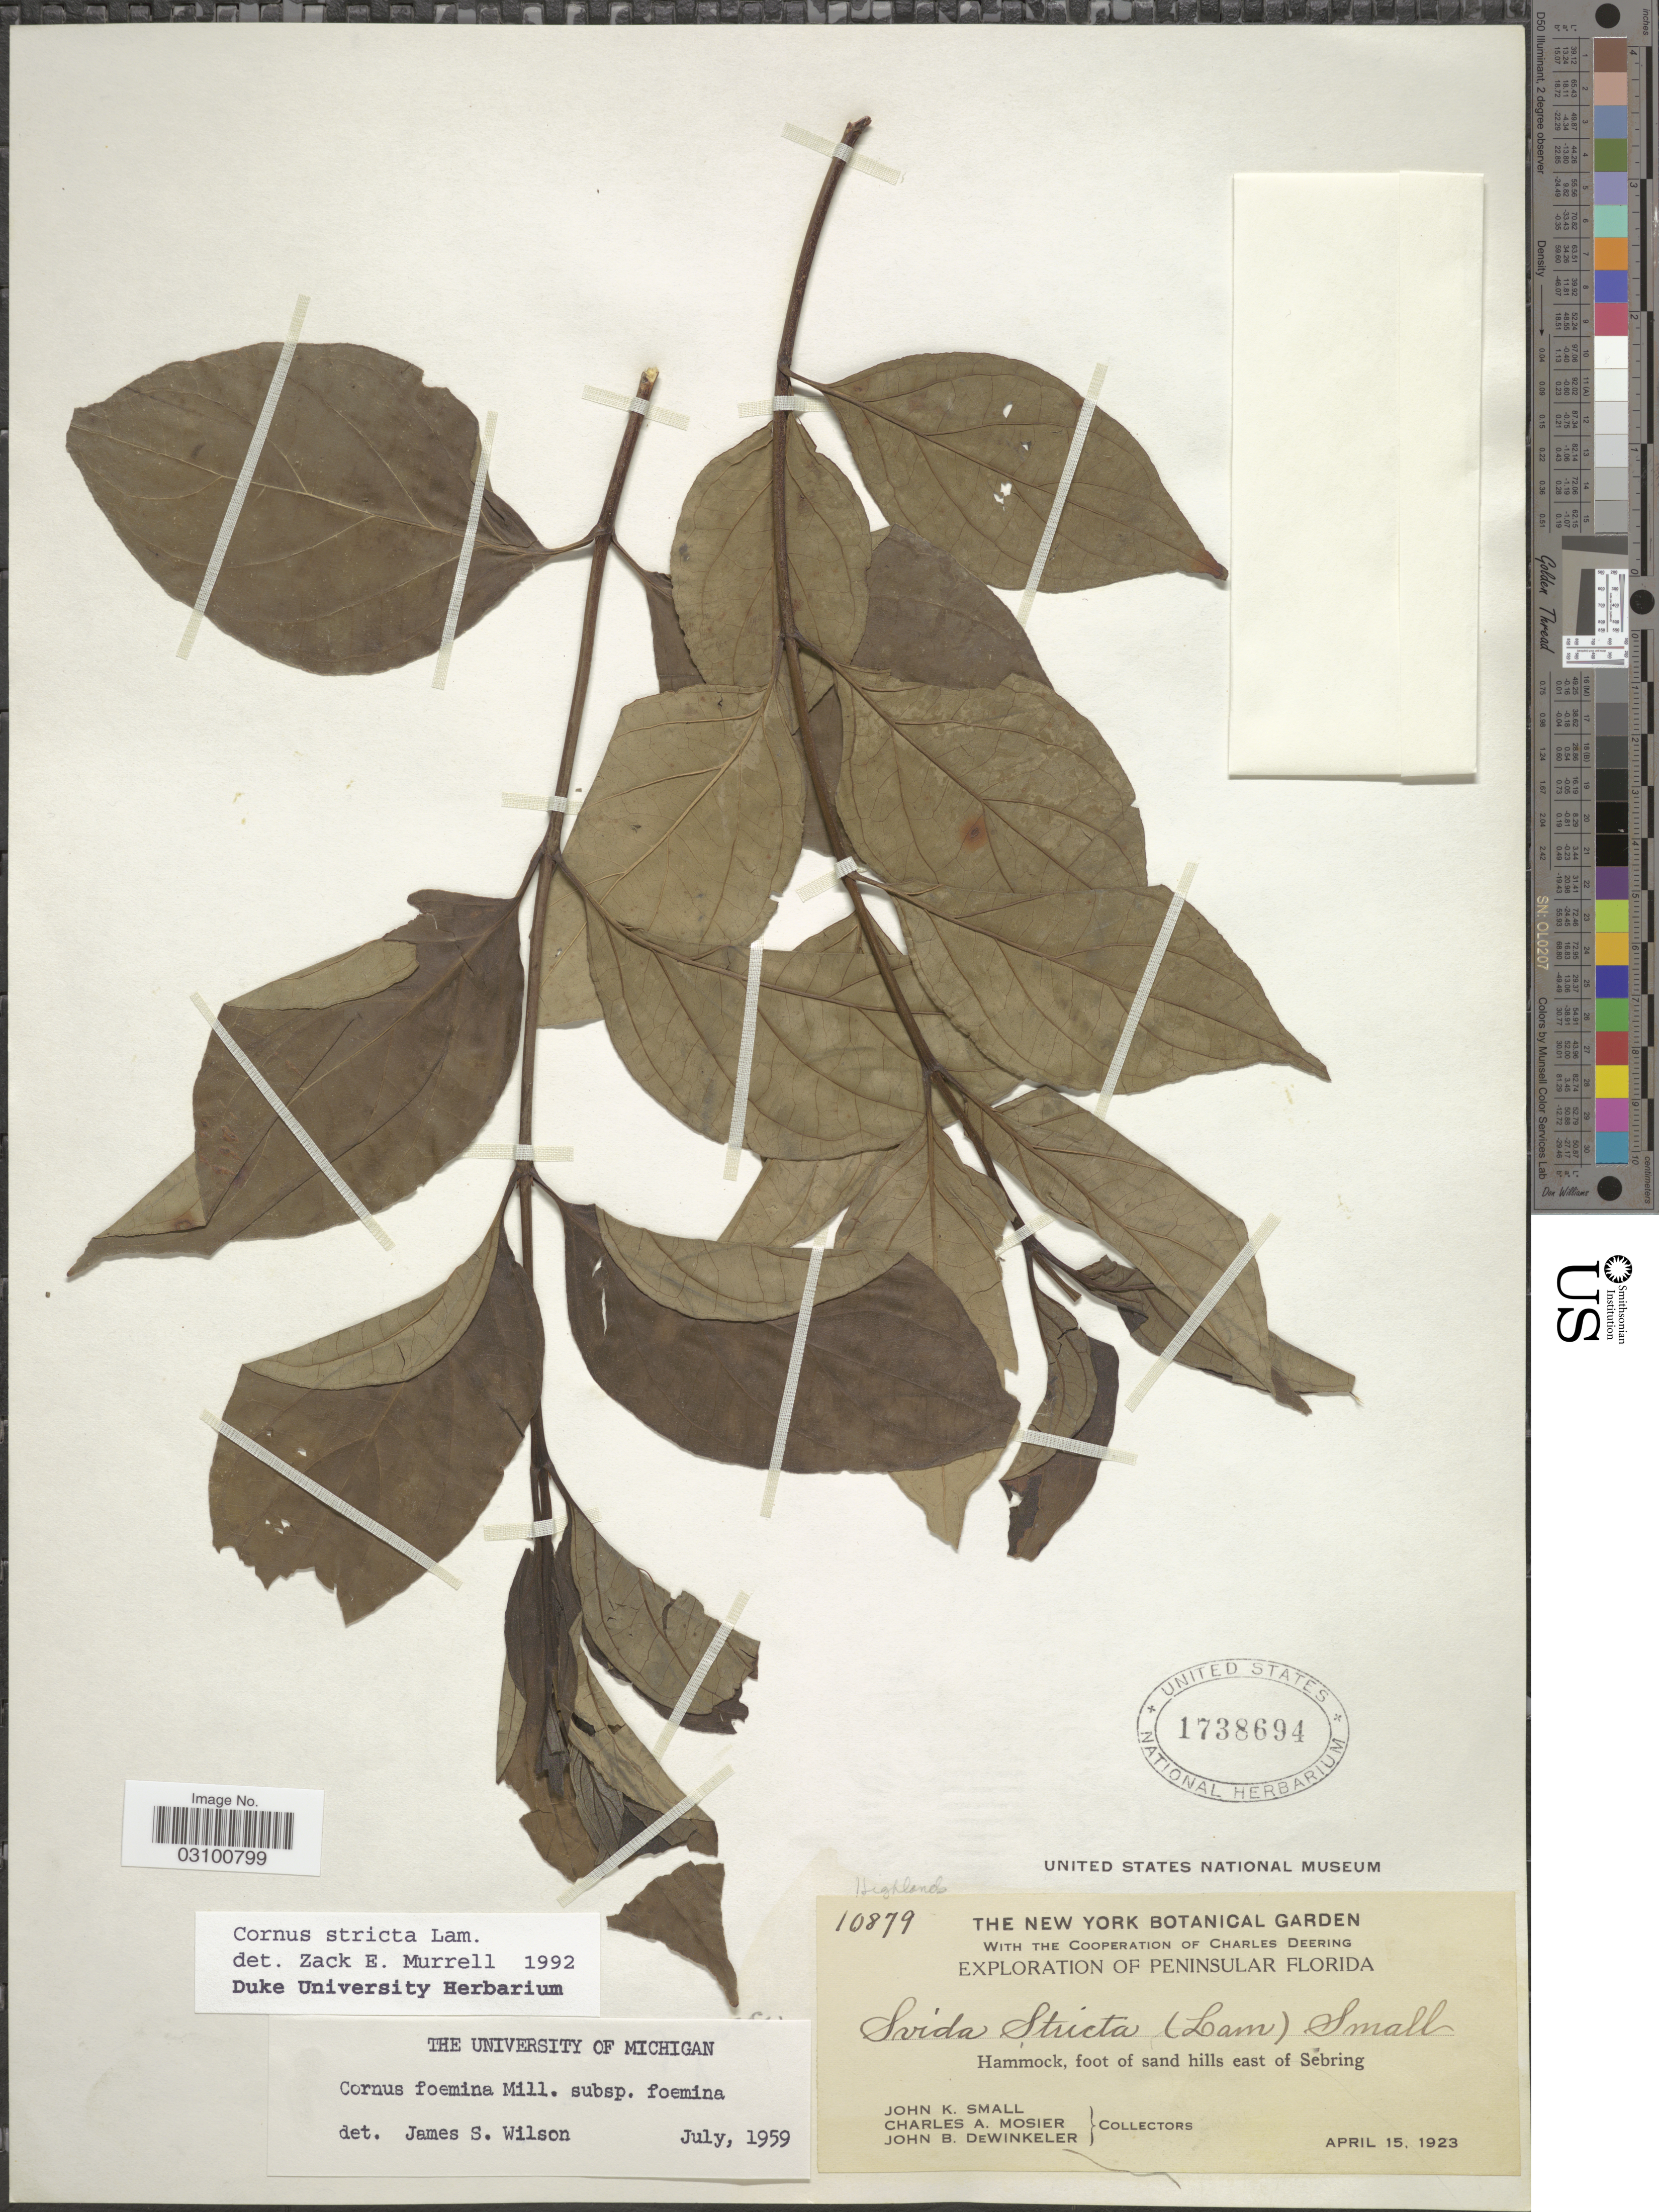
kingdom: Plantae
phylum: Tracheophyta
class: Magnoliopsida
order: Cornales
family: Cornaceae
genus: Cornus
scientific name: Cornus stricta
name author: Lam.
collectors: J. K. Small, C. A. Mosier & J. B. Dewinkeler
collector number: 10879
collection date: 1923-04-15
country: United States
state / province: Florida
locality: Peninsular Florida. Hammock, foot of sand hills east of Sebring. Highlands.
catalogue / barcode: US 1738694